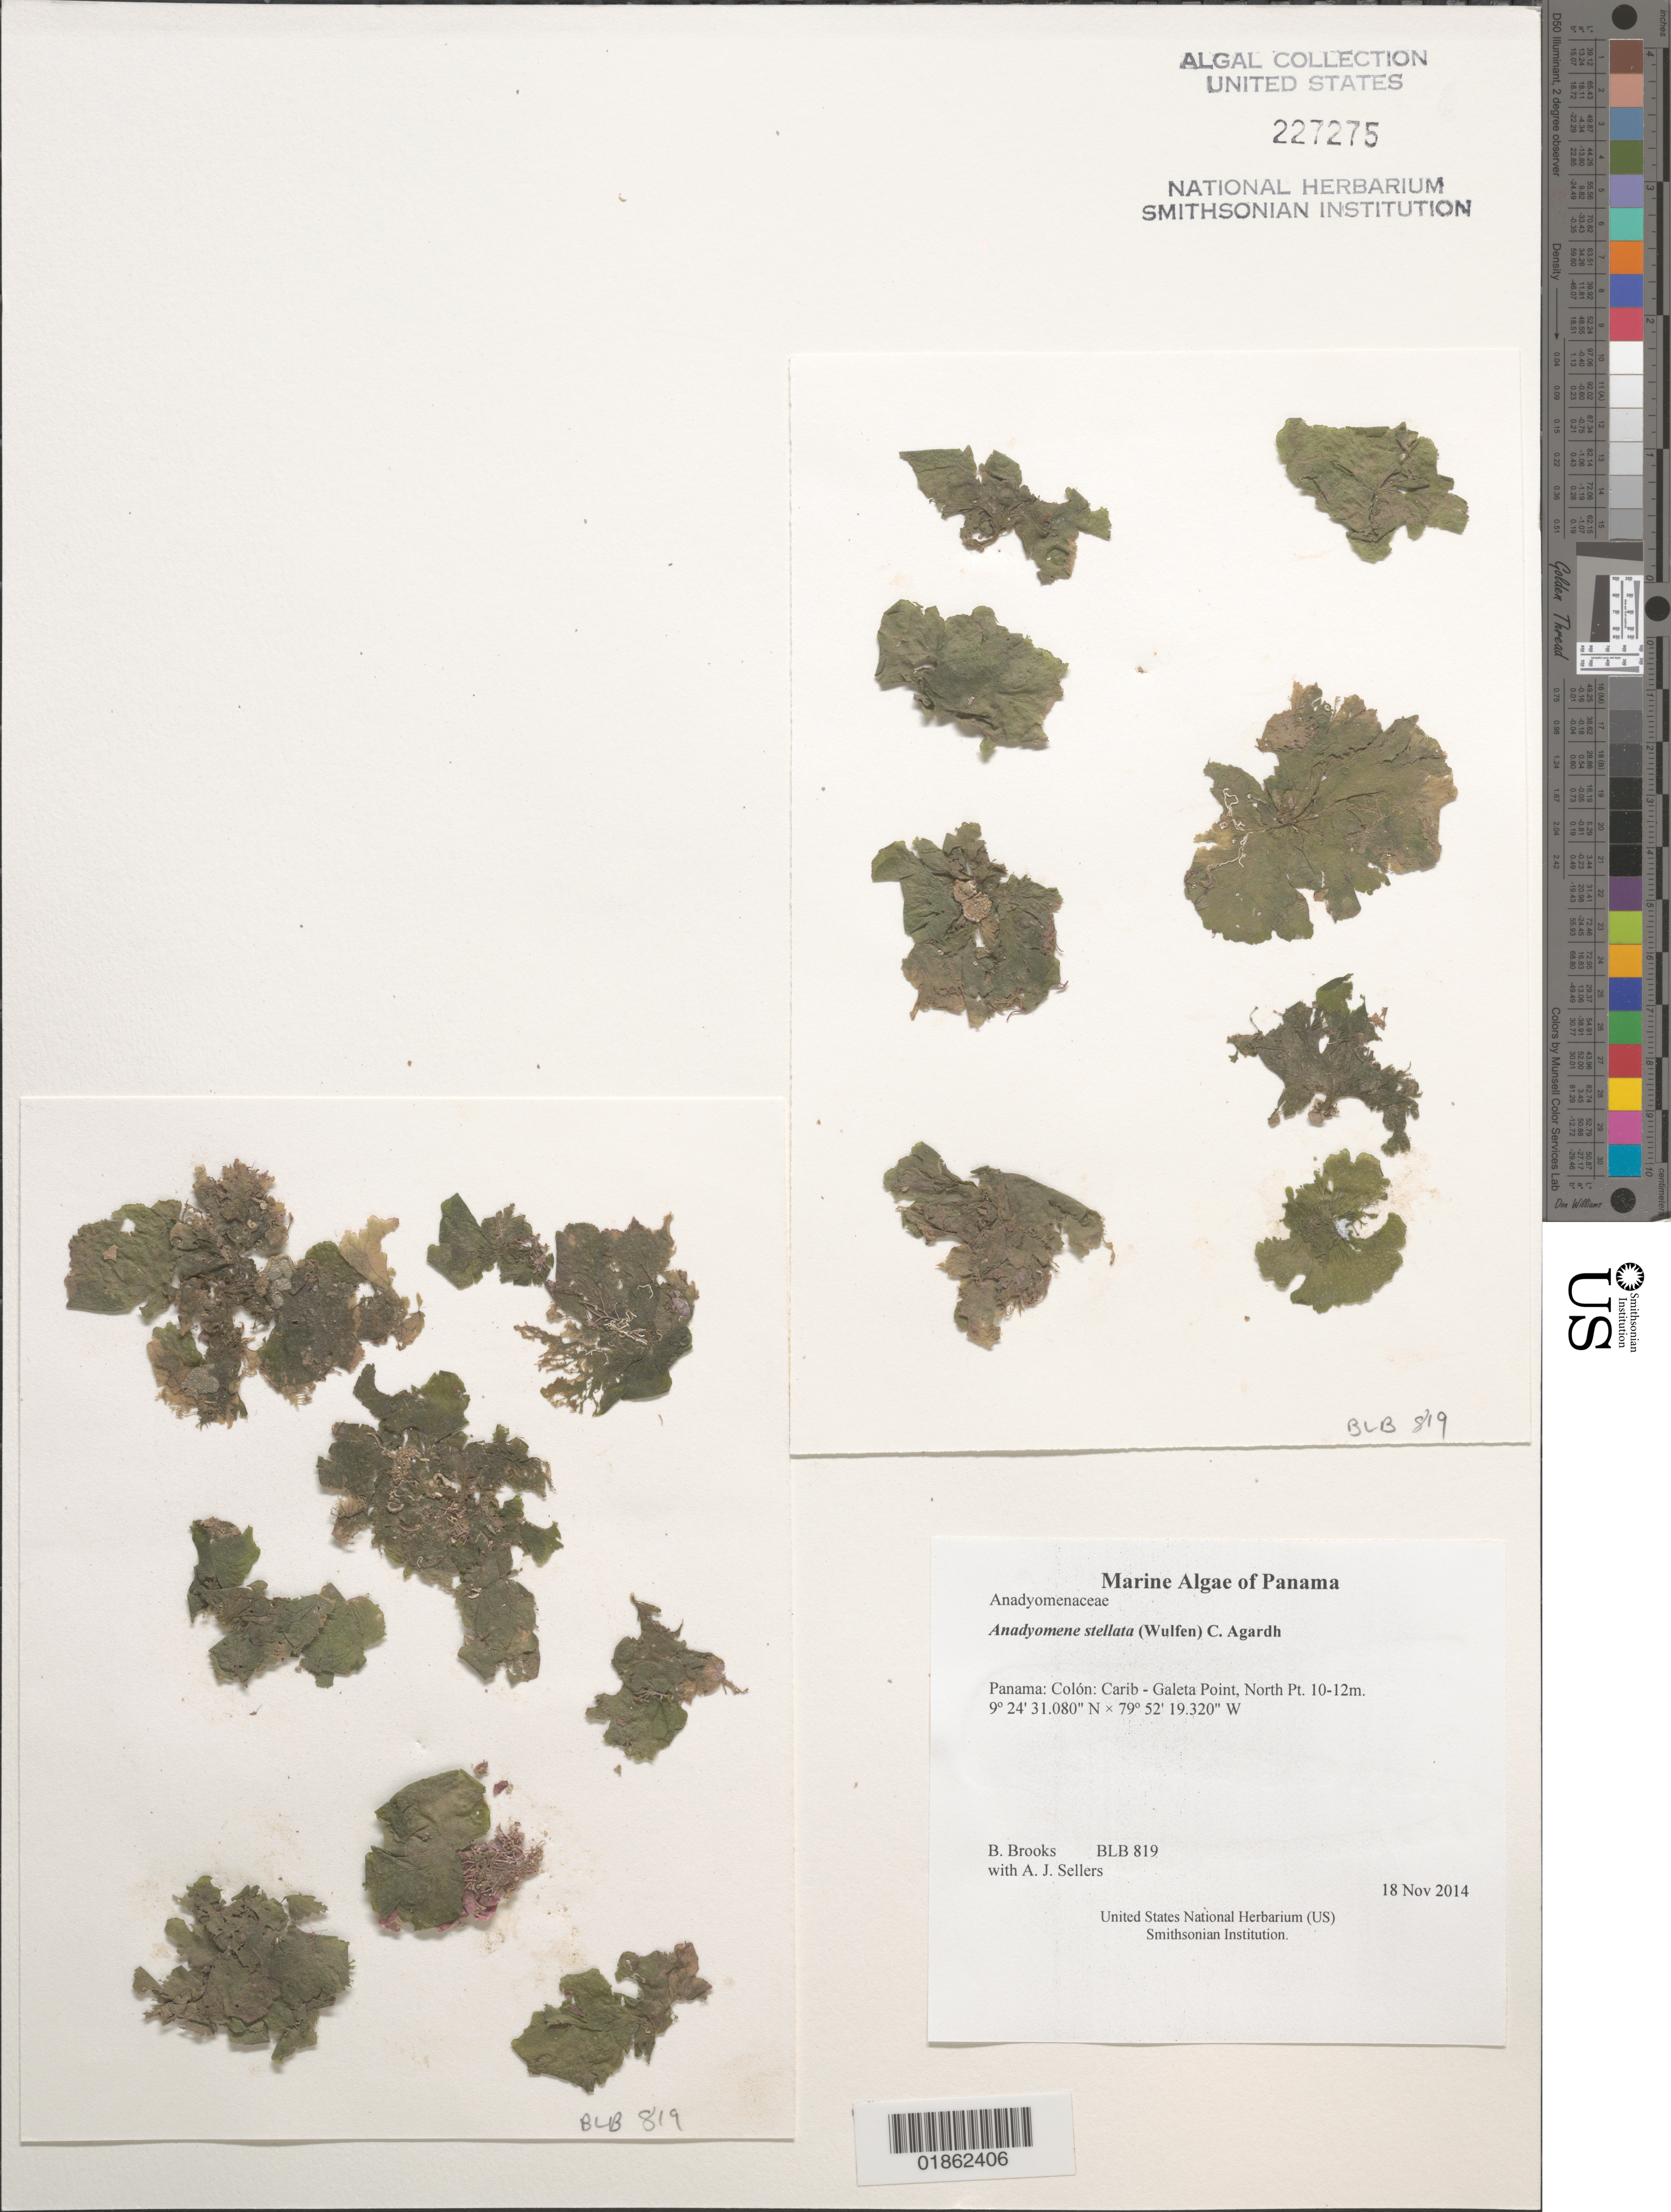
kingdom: Plantae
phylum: Chlorophyta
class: Ulvophyceae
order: Cladophorales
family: Anadyomenaceae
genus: Anadyomene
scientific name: Anadyomene stellata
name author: (Wulfen) C. Agardh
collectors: B. Brooks & A. J. Sellers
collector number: BLB 819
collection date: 2014-11-18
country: Panama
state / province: Colón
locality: Carib - Galeta Point, North Pt.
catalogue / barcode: US 227275